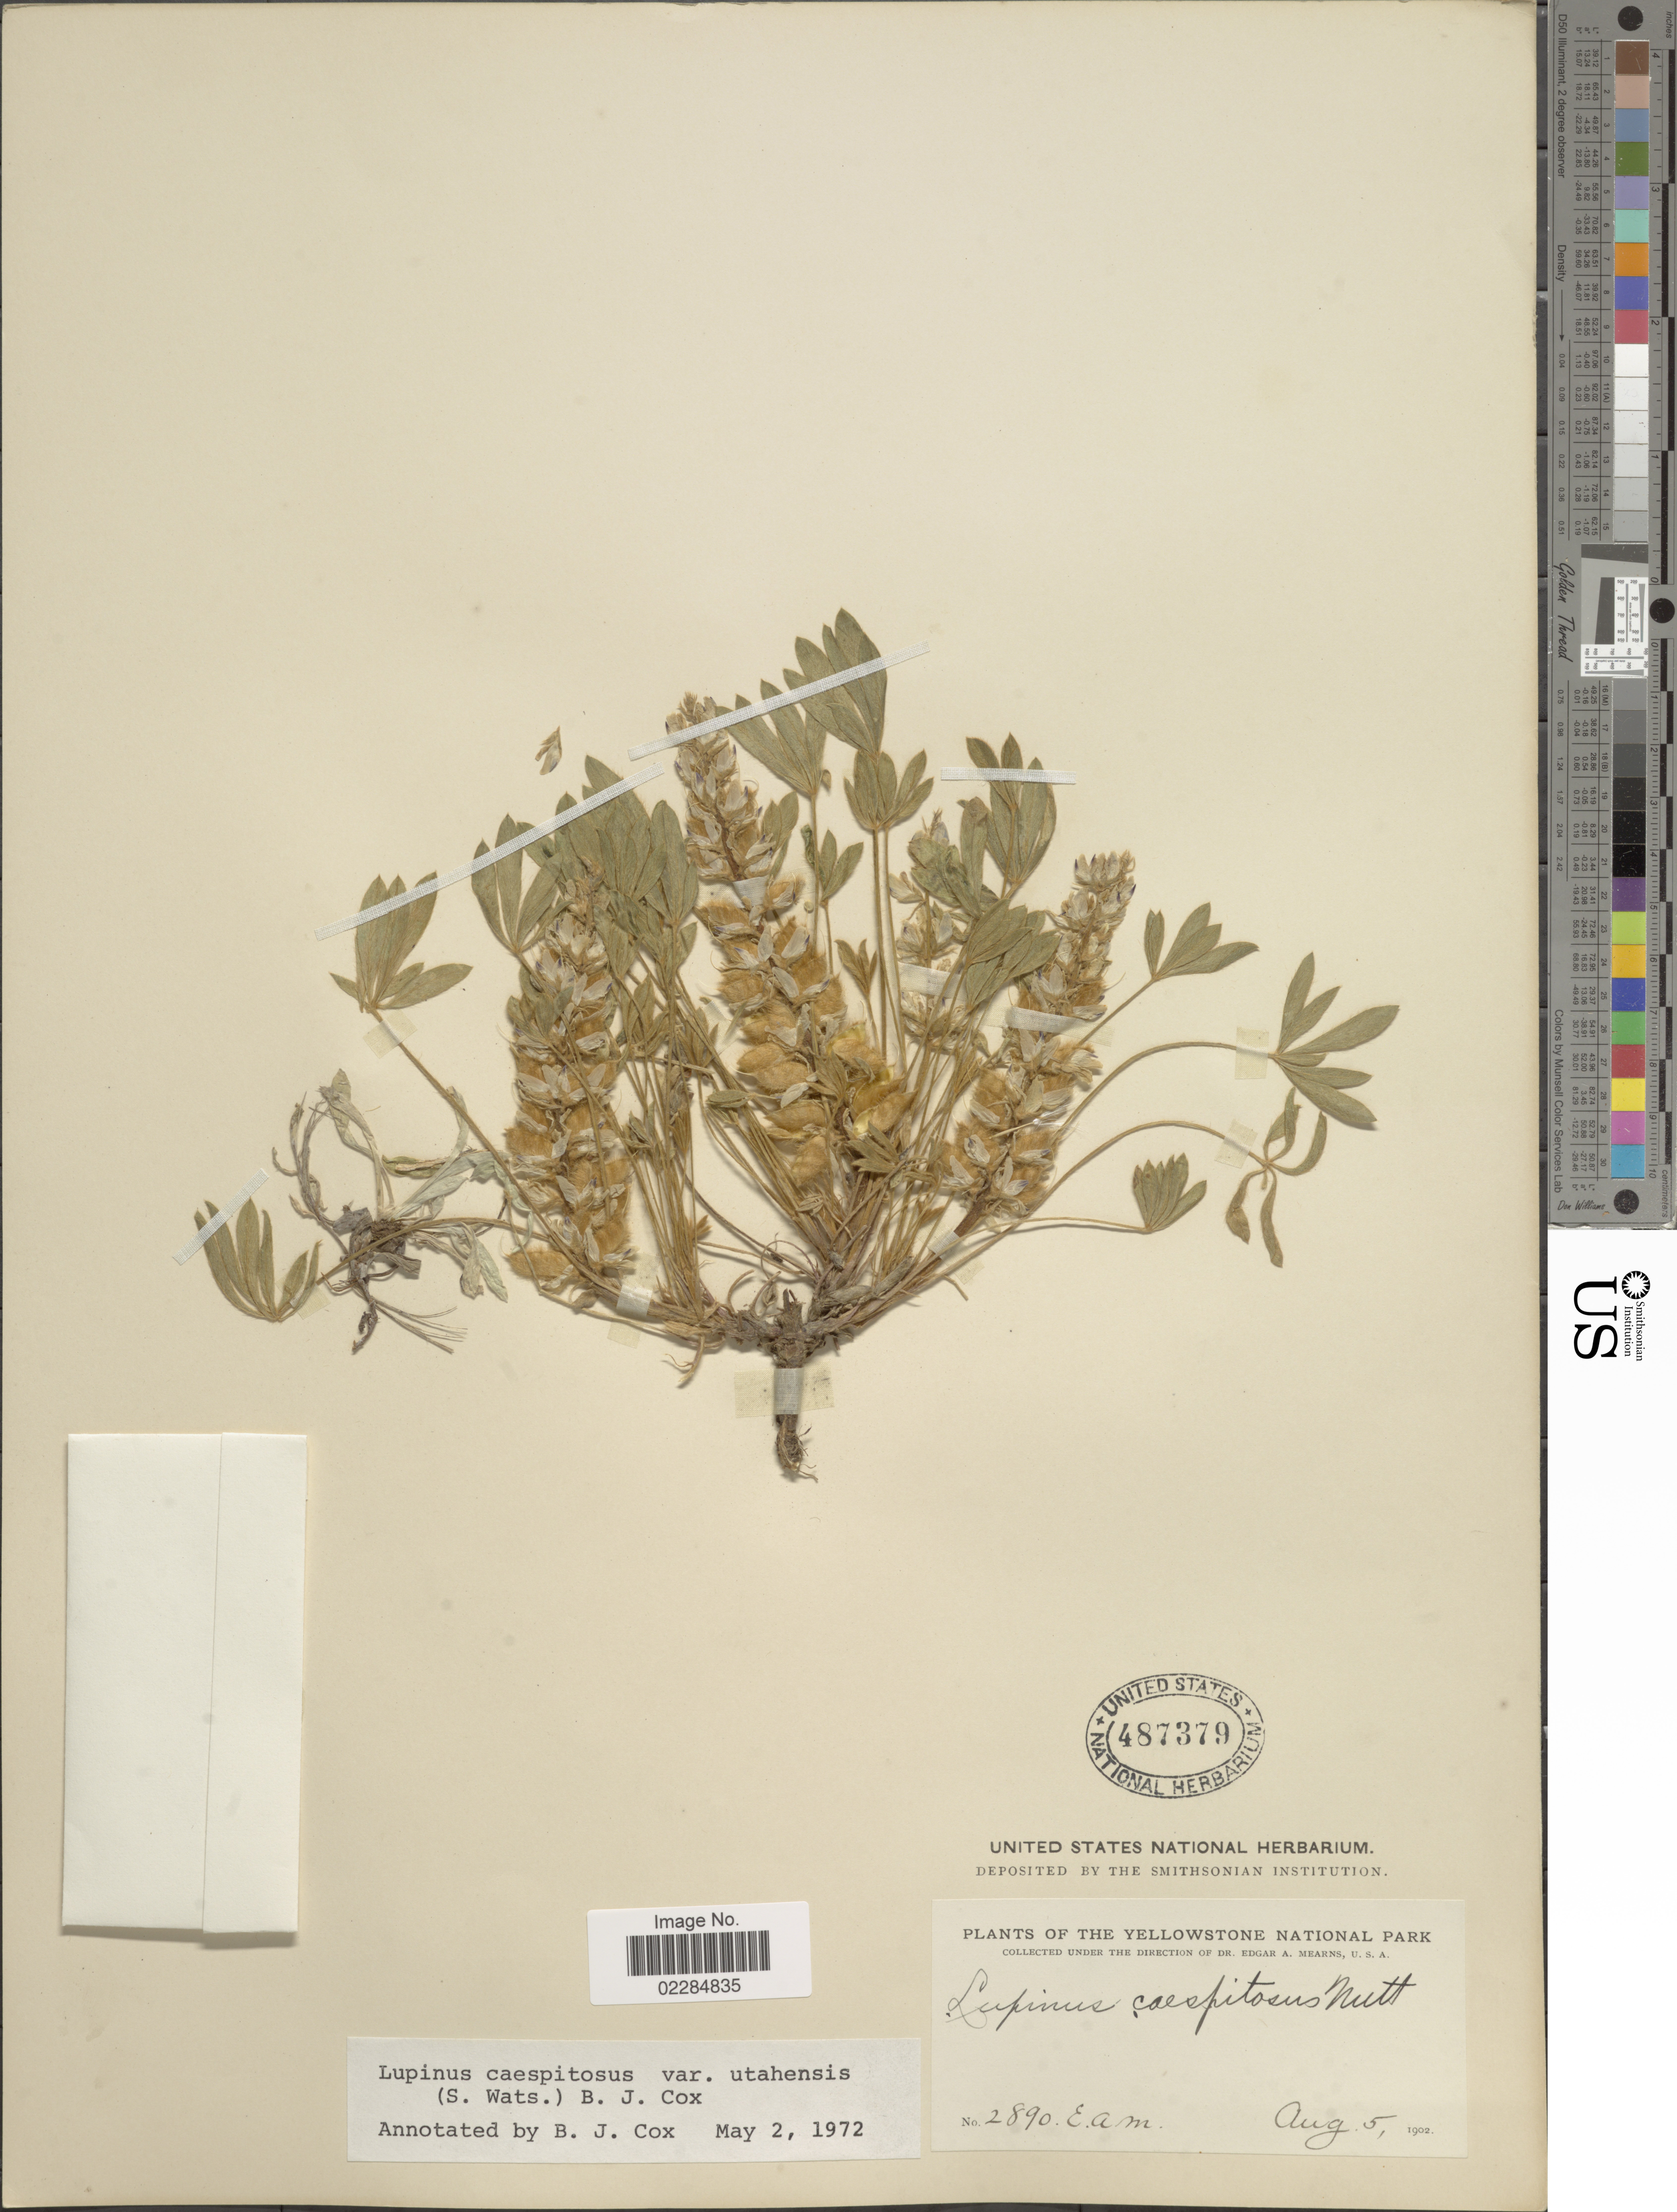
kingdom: Plantae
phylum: Tracheophyta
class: Magnoliopsida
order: Fabales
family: Fabaceae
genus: Lupinus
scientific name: Lupinus caespitosus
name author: Nutt.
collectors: E. A. Mearns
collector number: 2890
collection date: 1902-08-05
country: United States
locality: Yellowstone National Park.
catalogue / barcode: US 487379